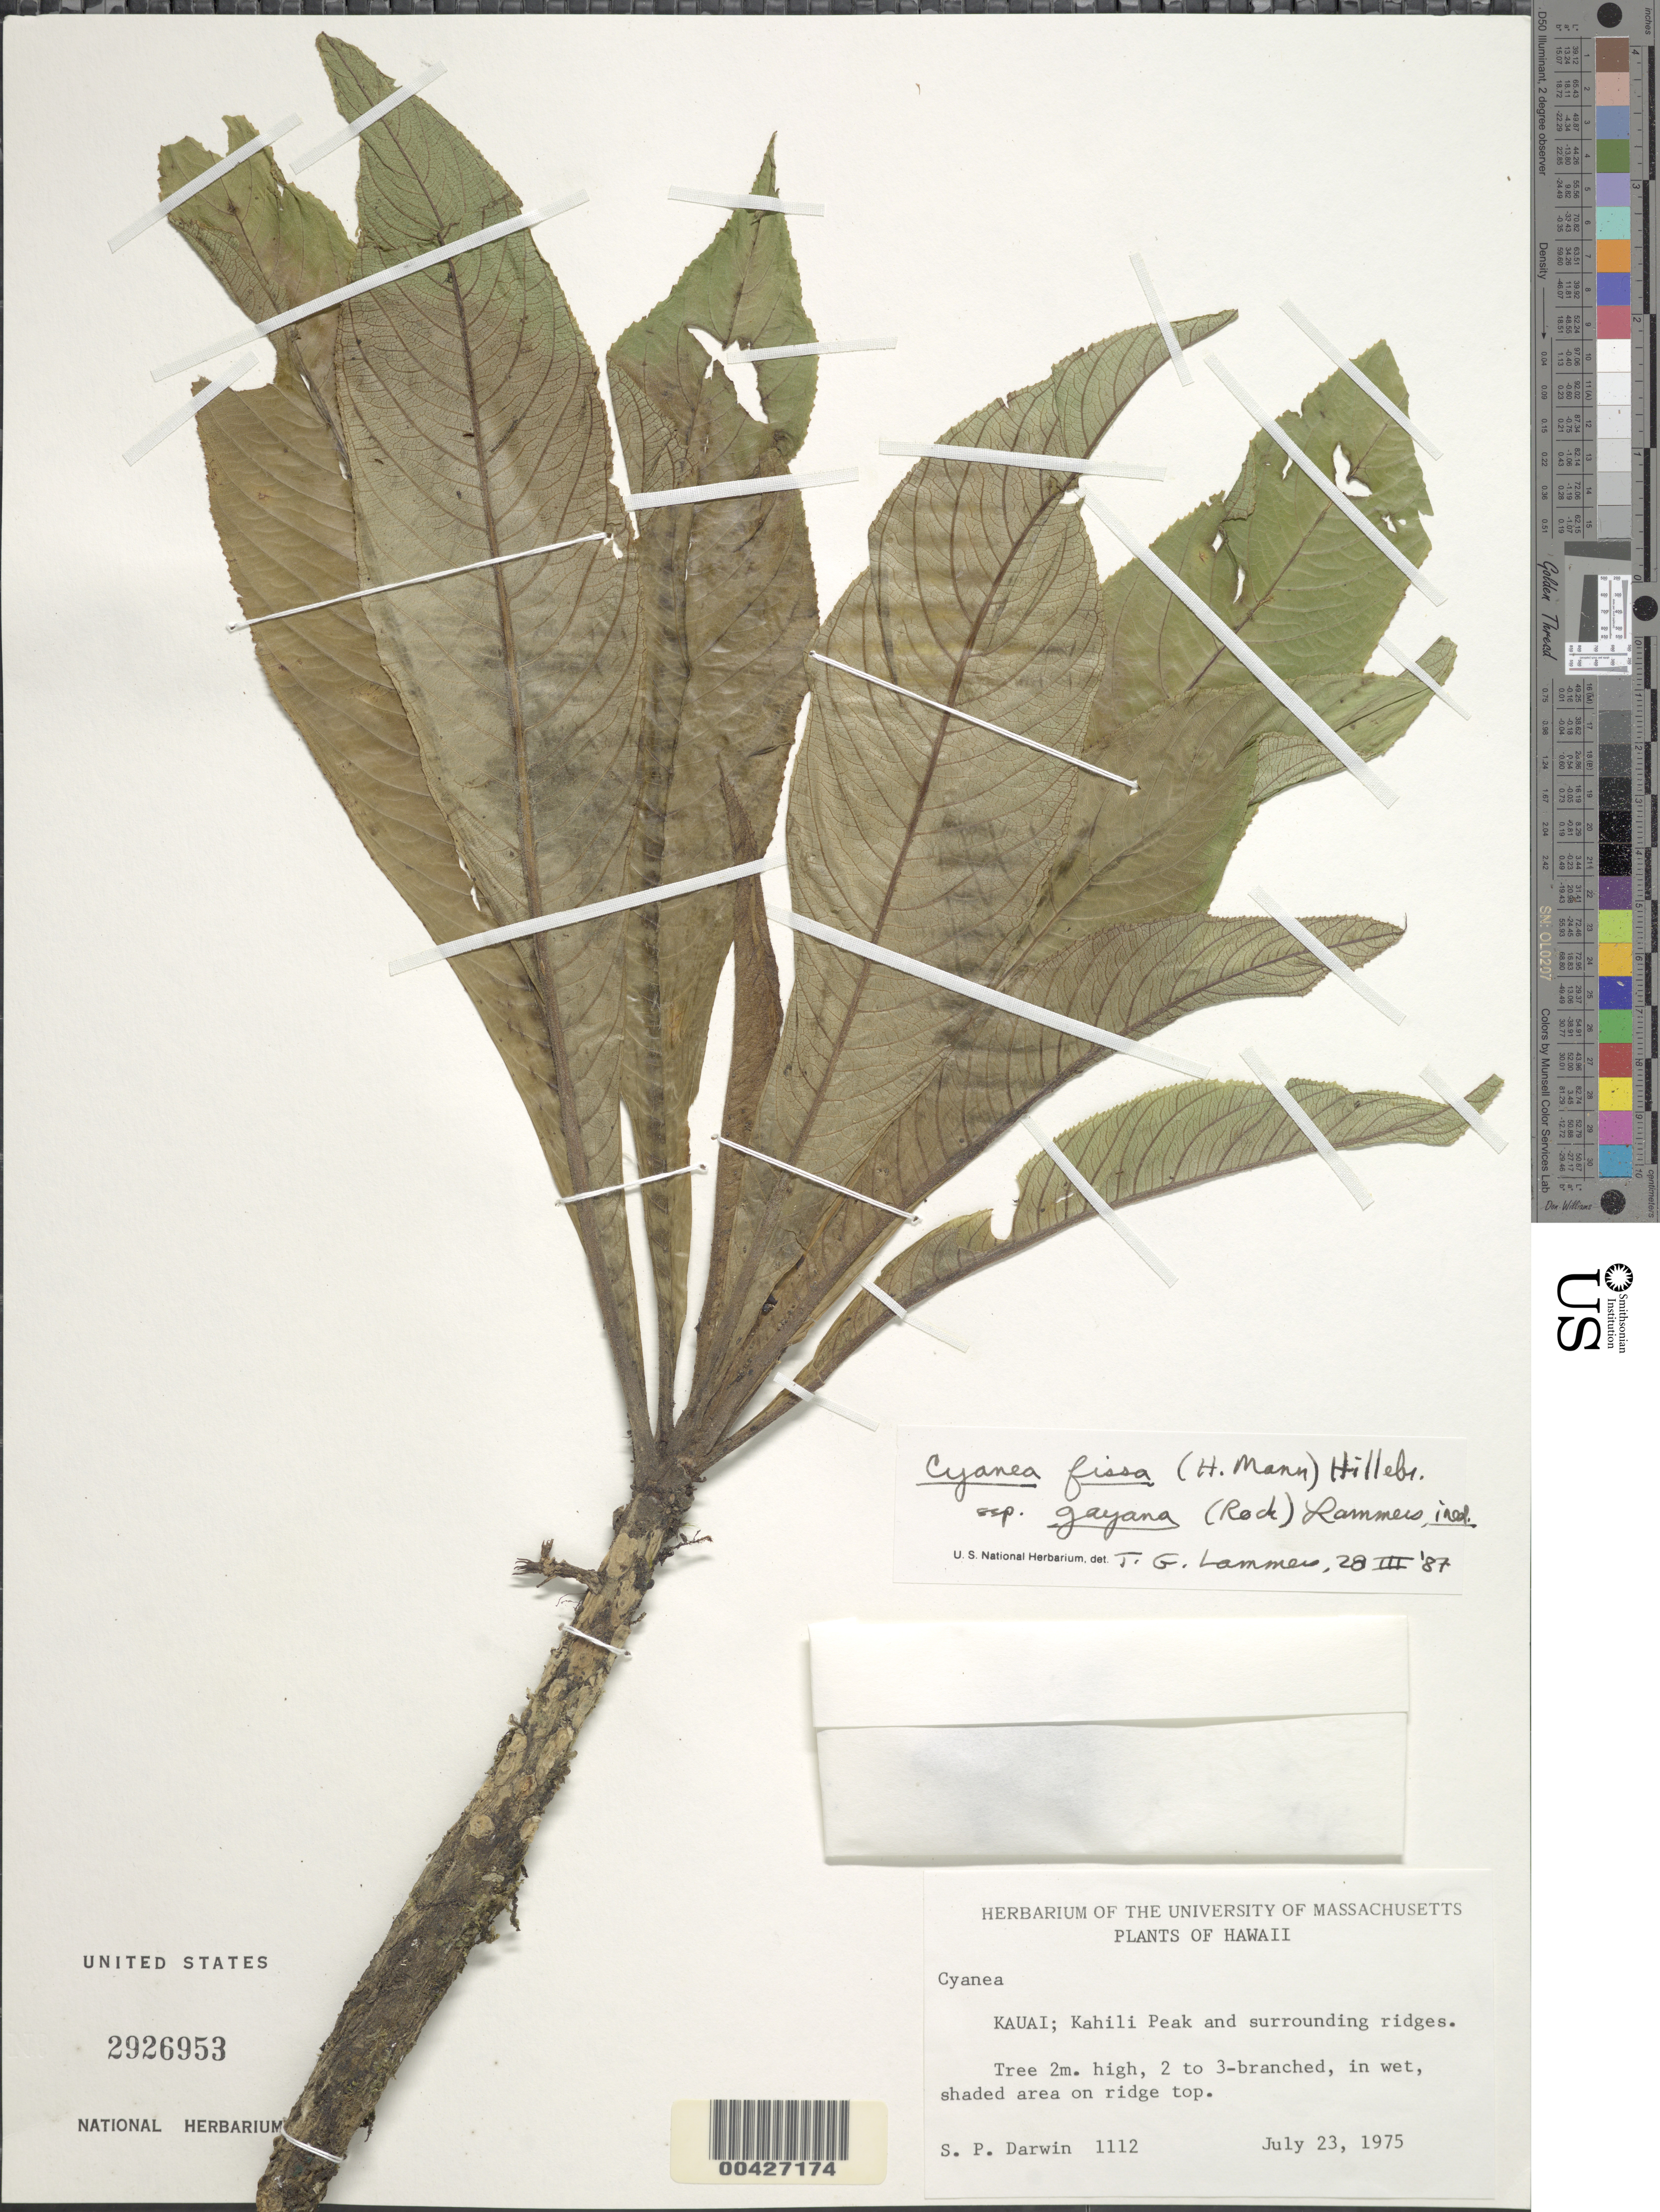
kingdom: Plantae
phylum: Tracheophyta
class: Magnoliopsida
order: Asterales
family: Campanulaceae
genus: Cyanea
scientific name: Cyanea fissa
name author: (H. Mann) Hillebr.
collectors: S. P. Darwin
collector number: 1112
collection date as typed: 23 Jul 1975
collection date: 1975-07-23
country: United States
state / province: Hawaii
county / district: Kauai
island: Kaua'i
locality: Kahili Peak and surrounding ridges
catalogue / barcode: US 2926953